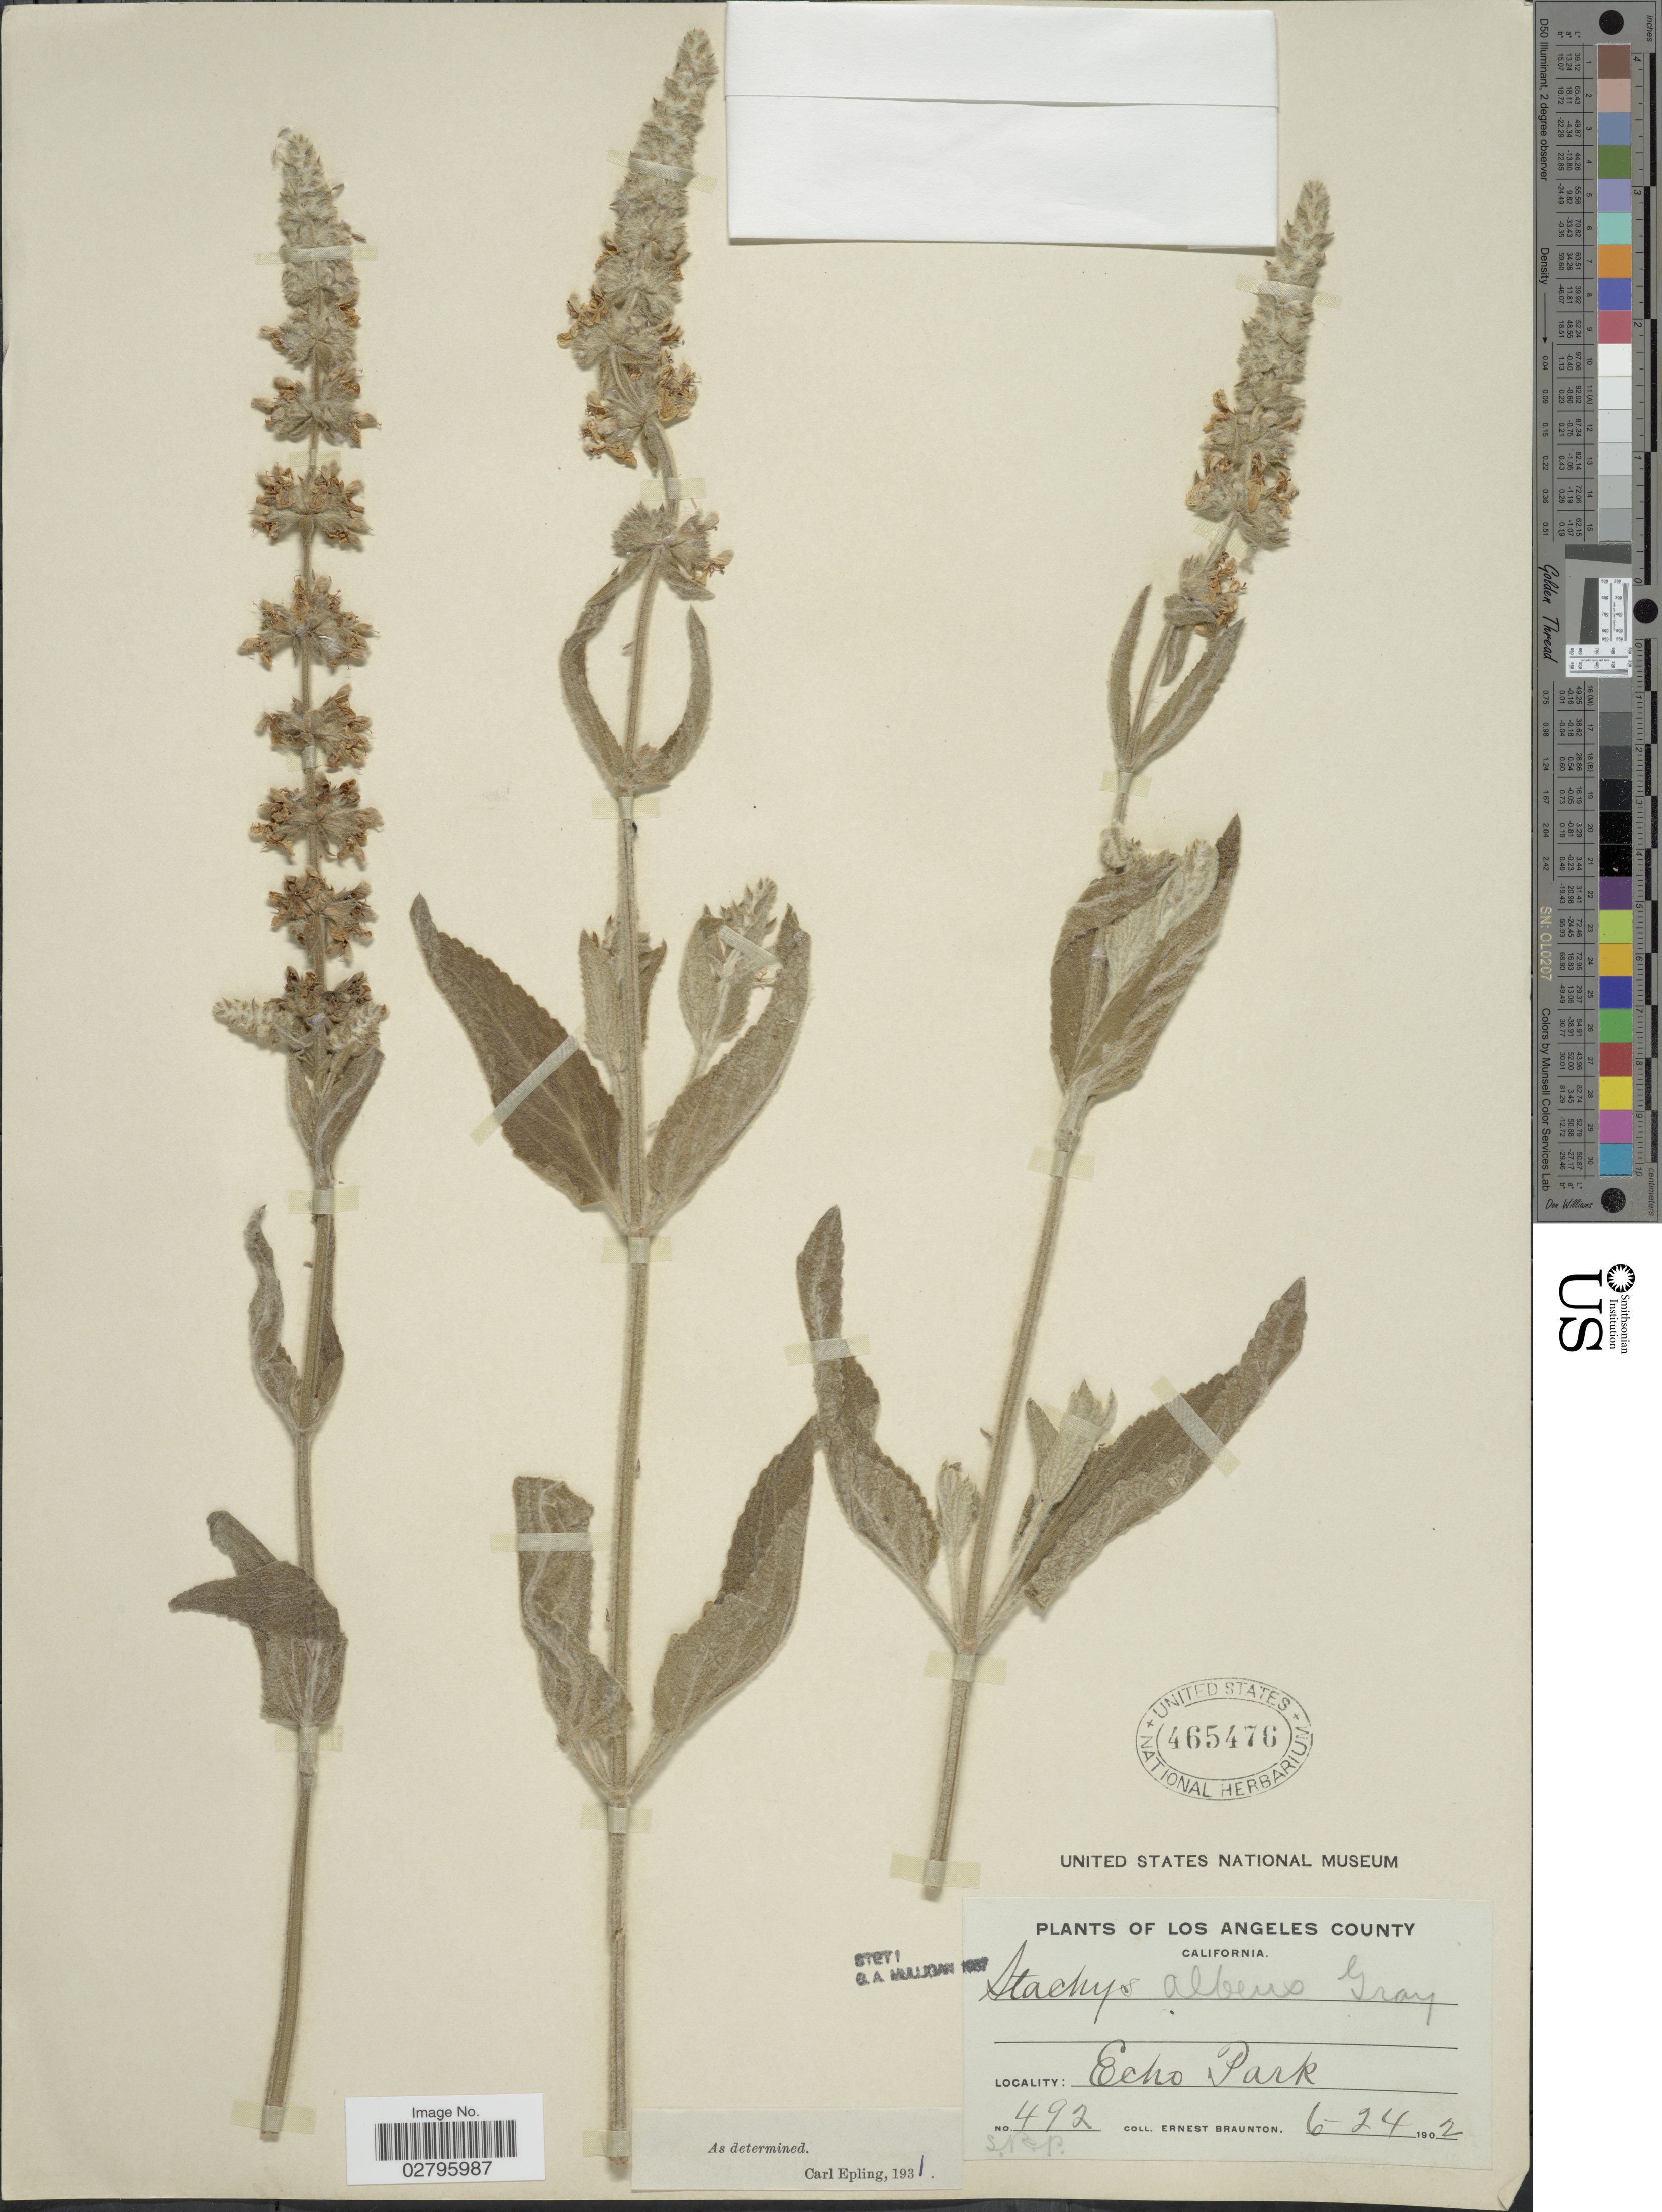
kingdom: Plantae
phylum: Tracheophyta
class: Magnoliopsida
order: Lamiales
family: Lamiaceae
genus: Stachys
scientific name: Stachys albens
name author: A. Gray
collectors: E. Braunton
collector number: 492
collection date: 1902-06-24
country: United States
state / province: California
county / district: Los Angeles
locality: Los Angeles County. Echo Park.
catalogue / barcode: US 465476